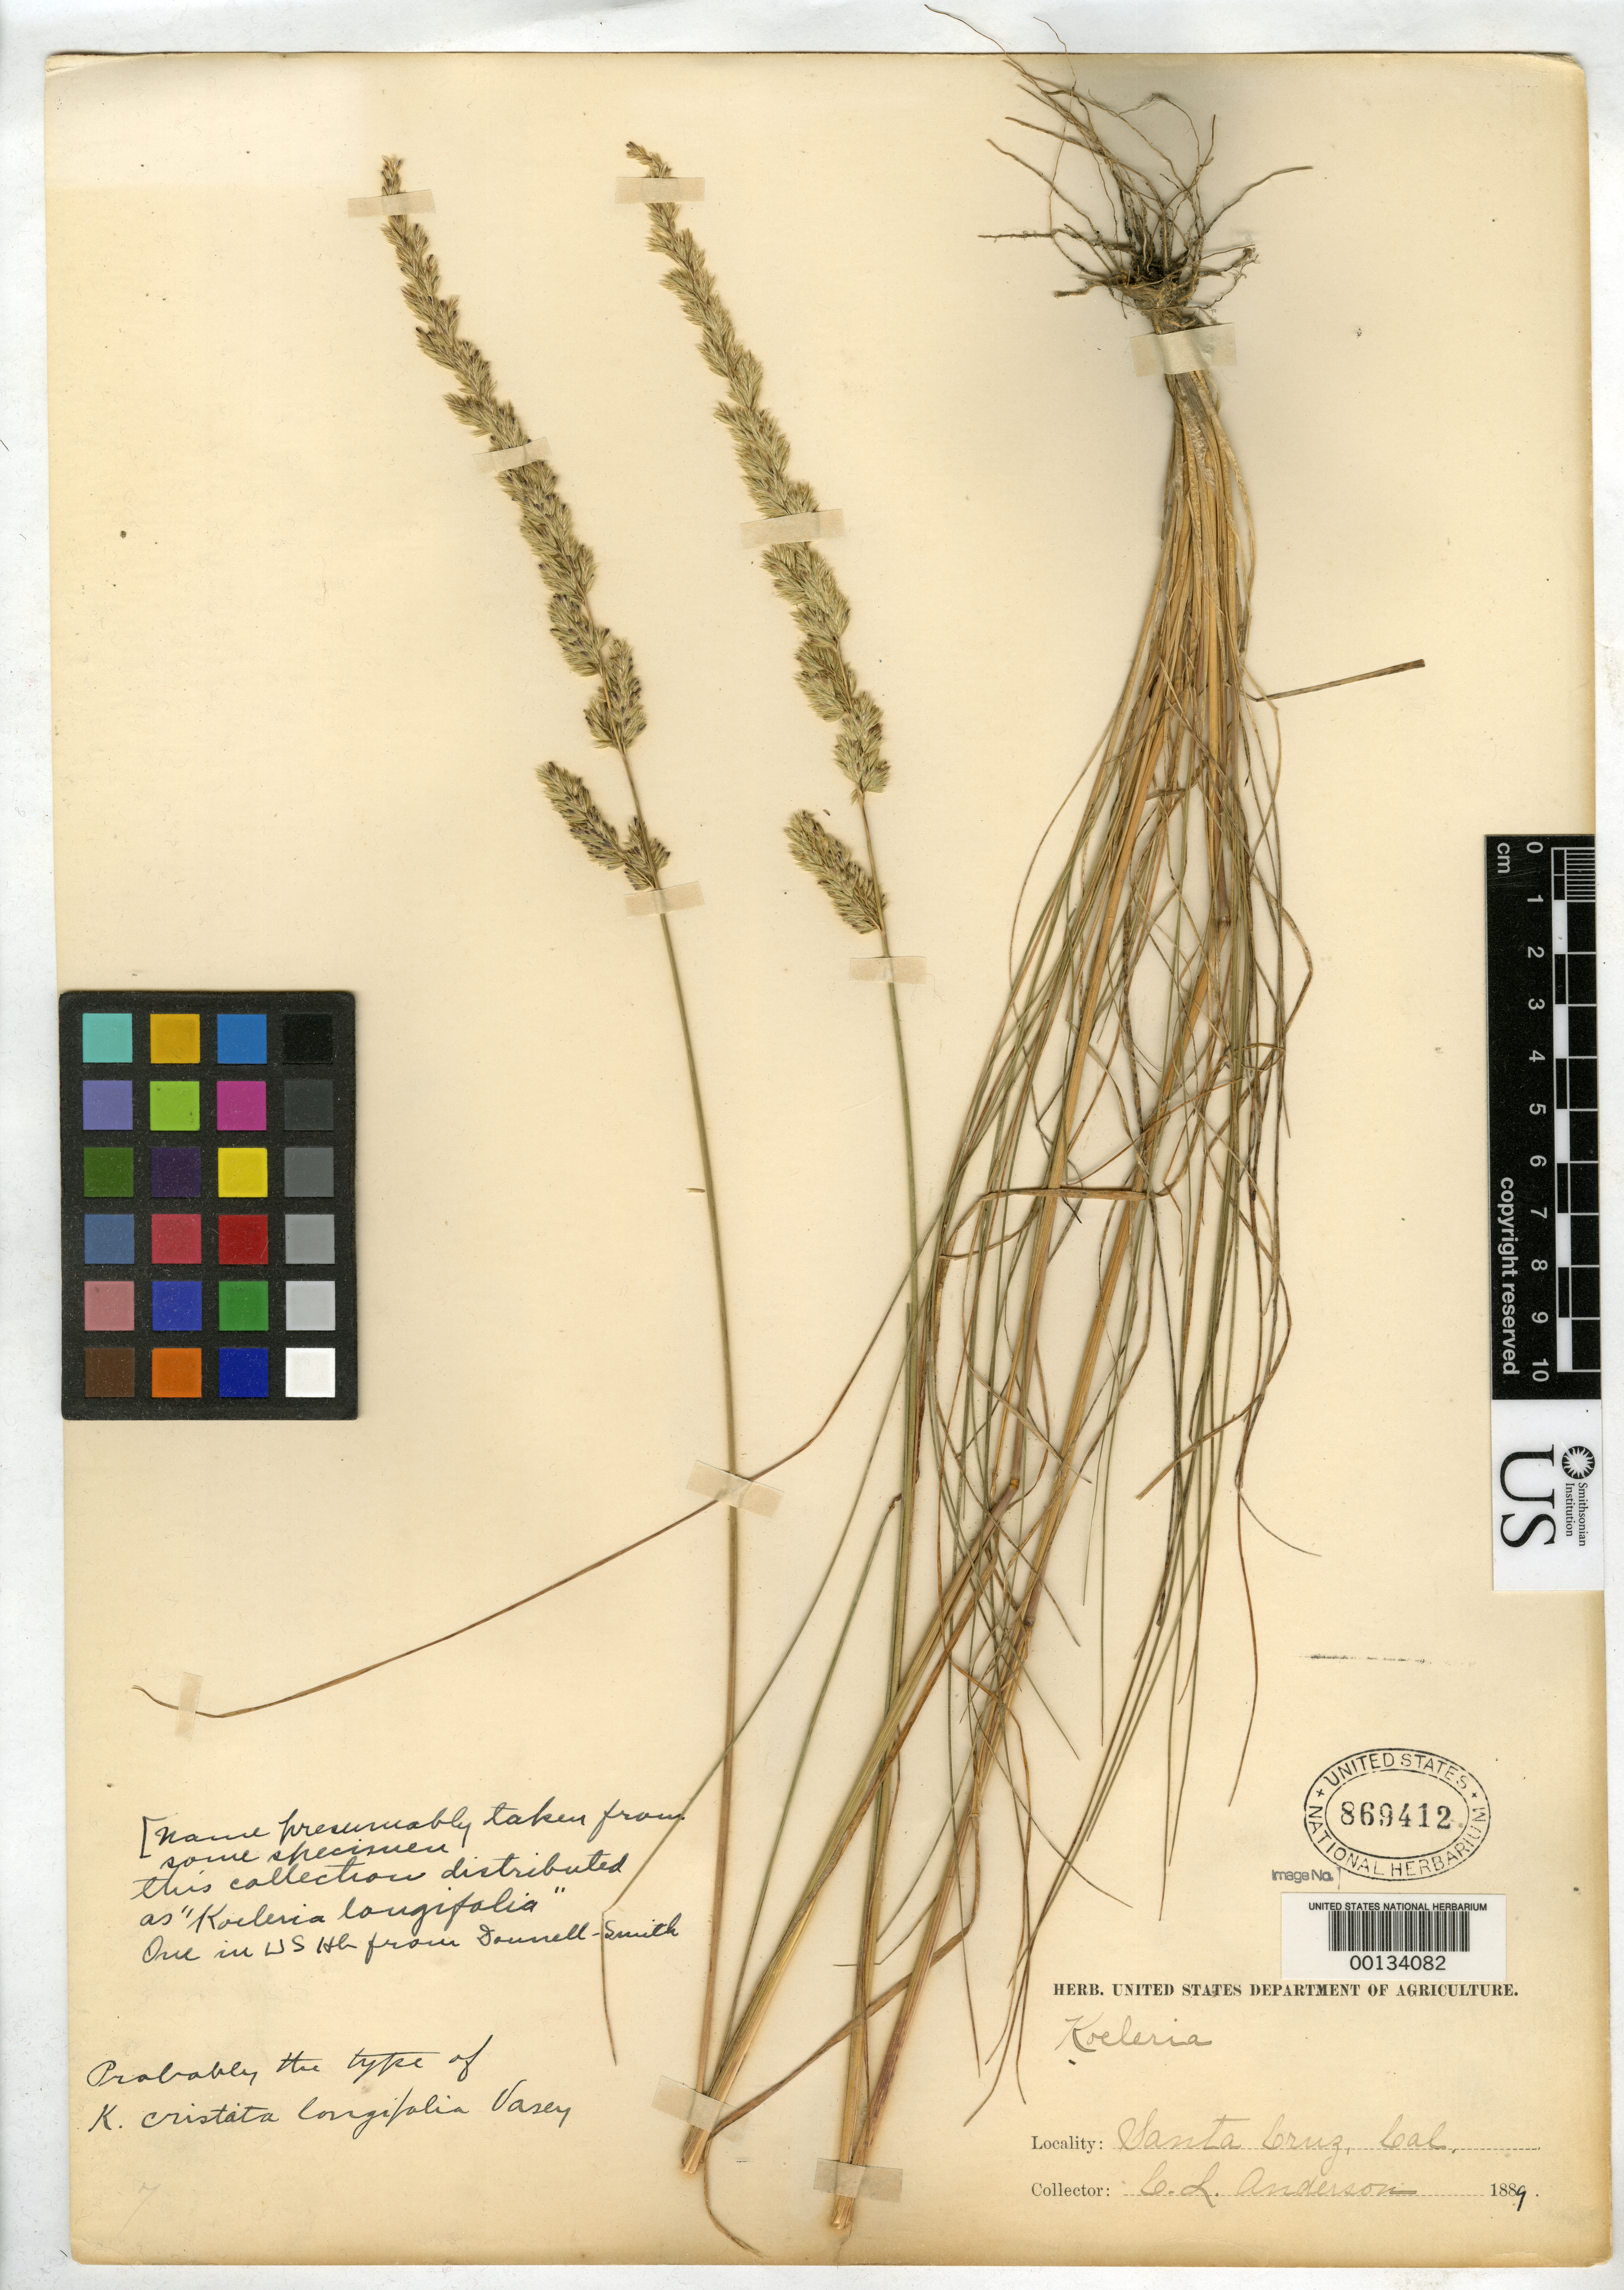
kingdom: Plantae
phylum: Tracheophyta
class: Liliopsida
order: Poales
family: Poaceae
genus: Koeleria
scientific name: Koeleria cristata var. longifolia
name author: Vasey ex Burtt Davy in Jeps.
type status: Type Collection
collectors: C. L. Anderson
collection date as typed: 1889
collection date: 1889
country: United States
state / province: California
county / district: Santa Cruz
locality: Santa Cruz.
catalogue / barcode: US 869412